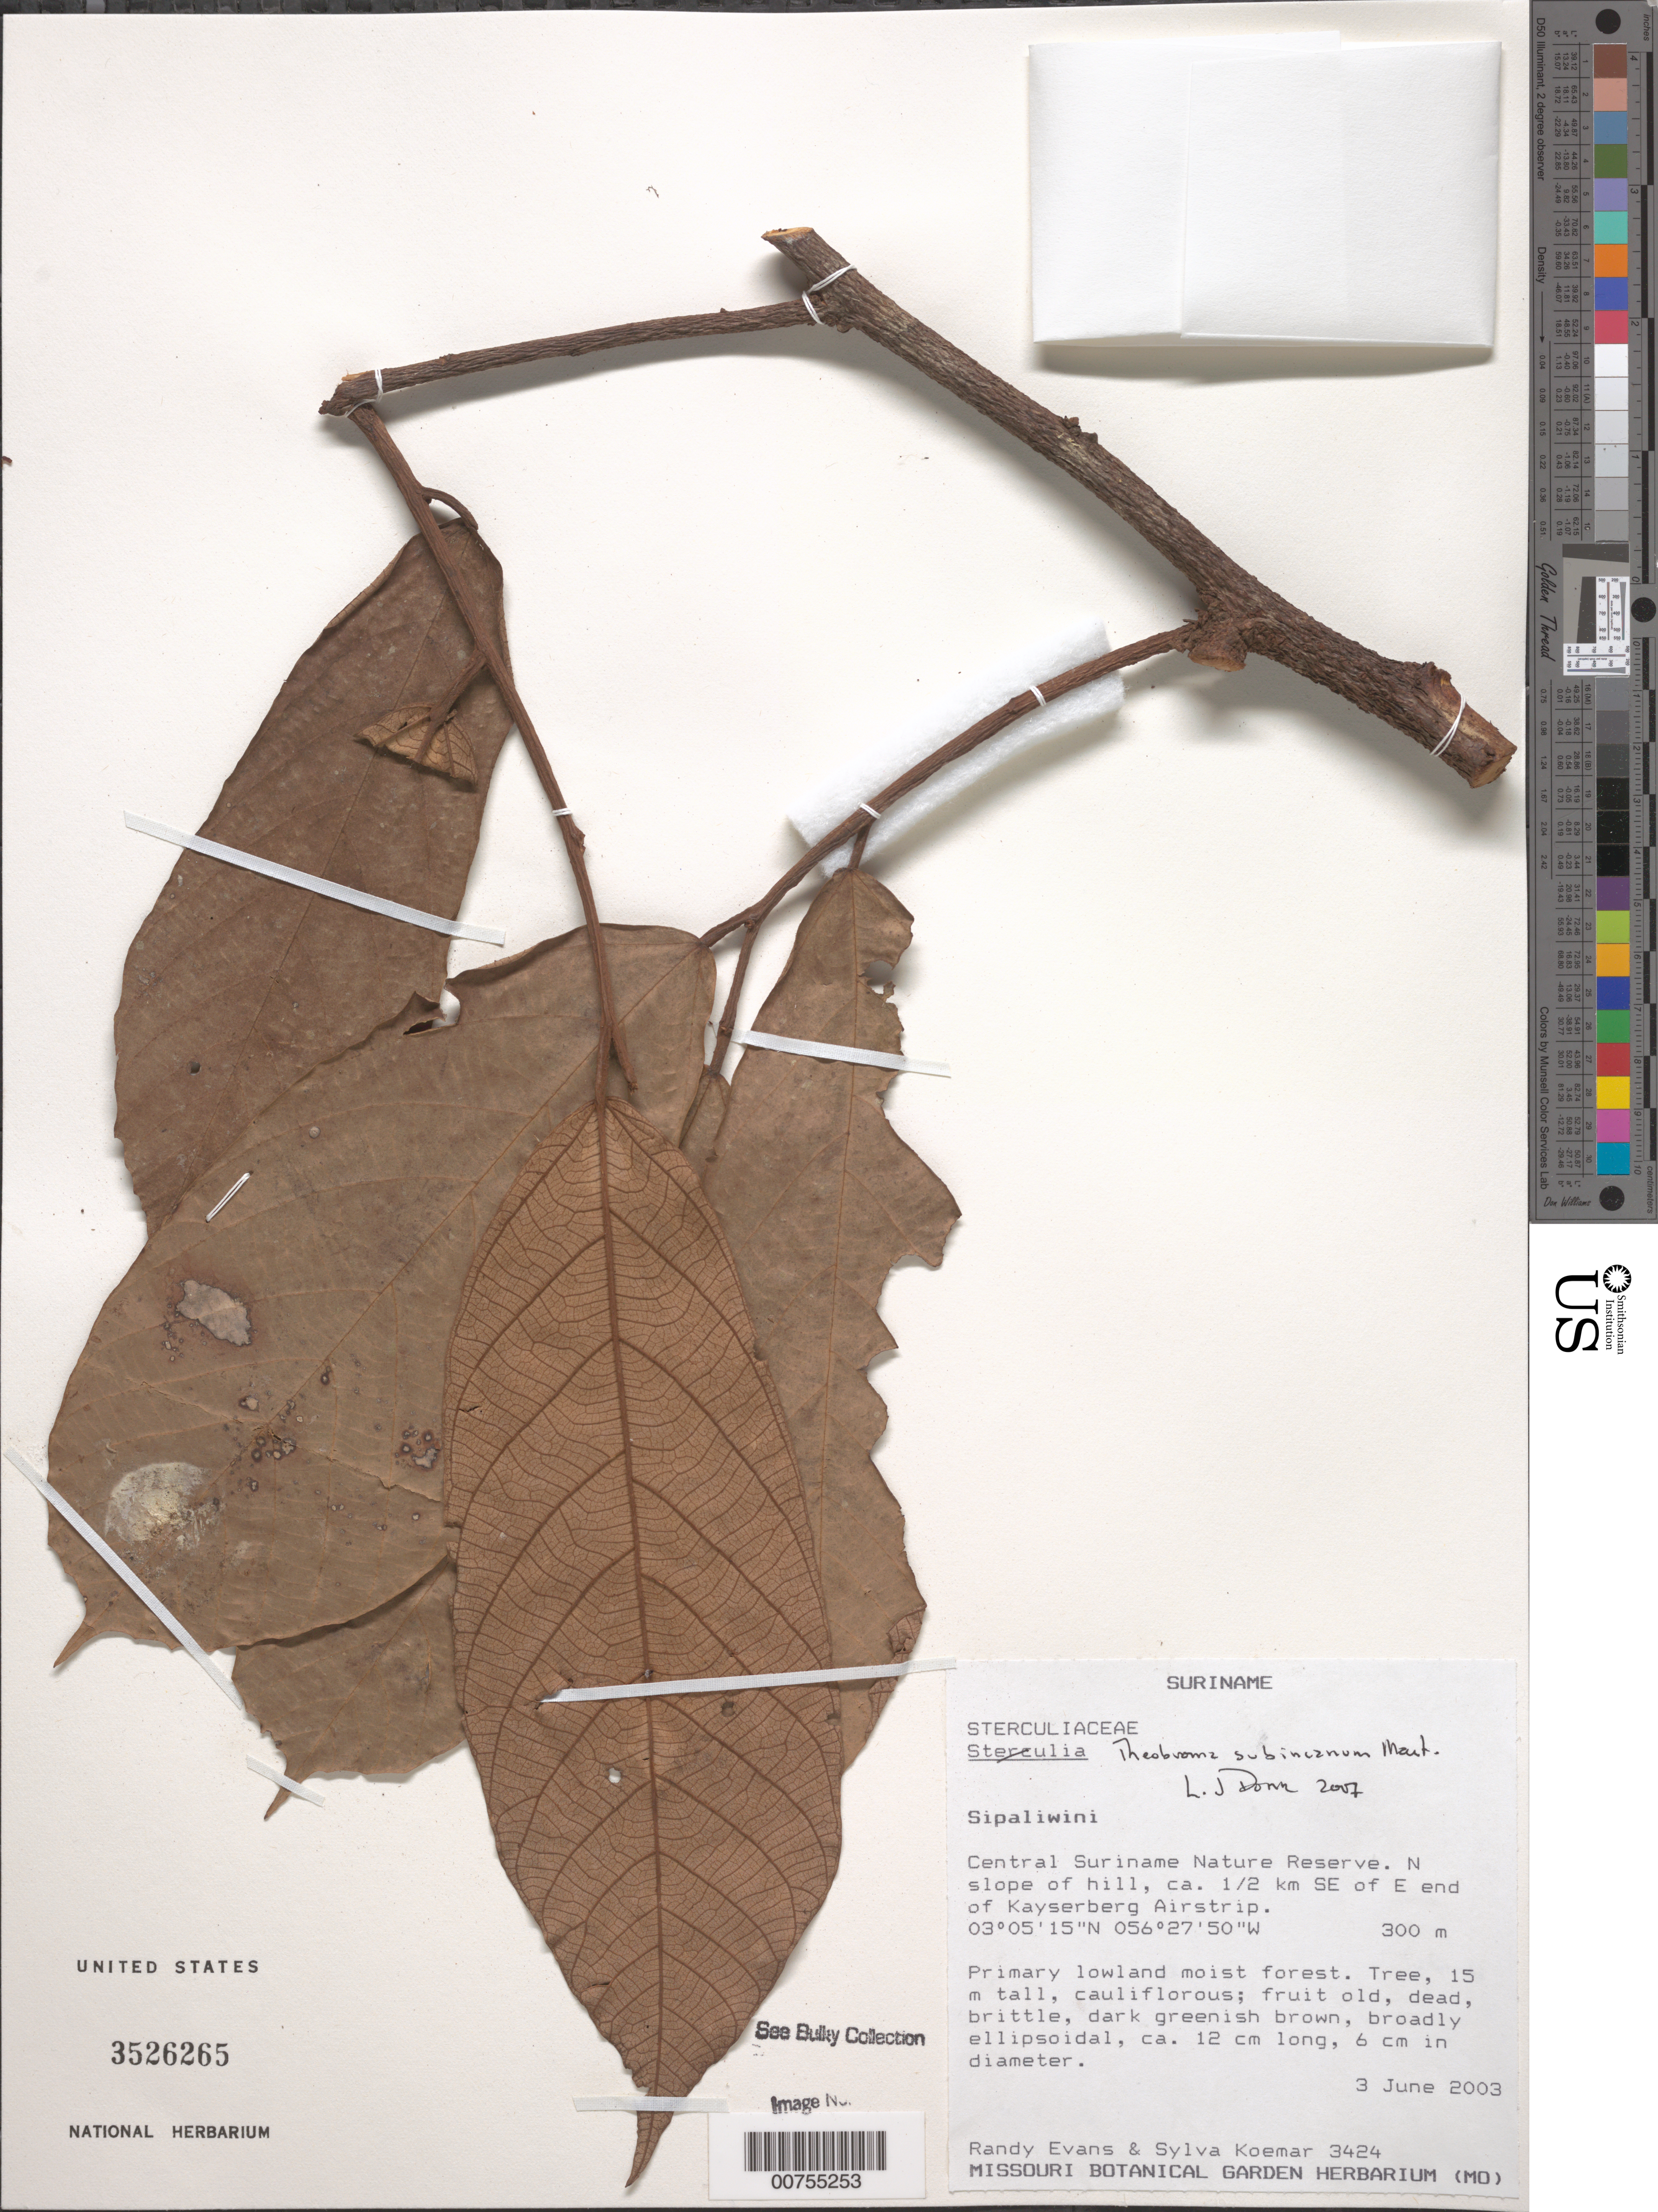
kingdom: Plantae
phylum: Tracheophyta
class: Magnoliopsida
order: Malvales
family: Malvaceae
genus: Theobroma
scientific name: Theobroma subincanum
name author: Mart.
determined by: Dorr, L. J., (BOT), Smithsonian Institution - National Museum of Natural History (UNITED STATES)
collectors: R. Evans & S. Koemar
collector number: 3424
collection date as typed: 03 Jun 2003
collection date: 2003-06-03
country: Suriname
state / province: Sipaliwini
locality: Central Suriname Nature Reserve. N slope of hill, ca. 1/2 km SE of E end of Kayserberg Airstrip.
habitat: Primary lowland moist forest.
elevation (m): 300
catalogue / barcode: US 3526265